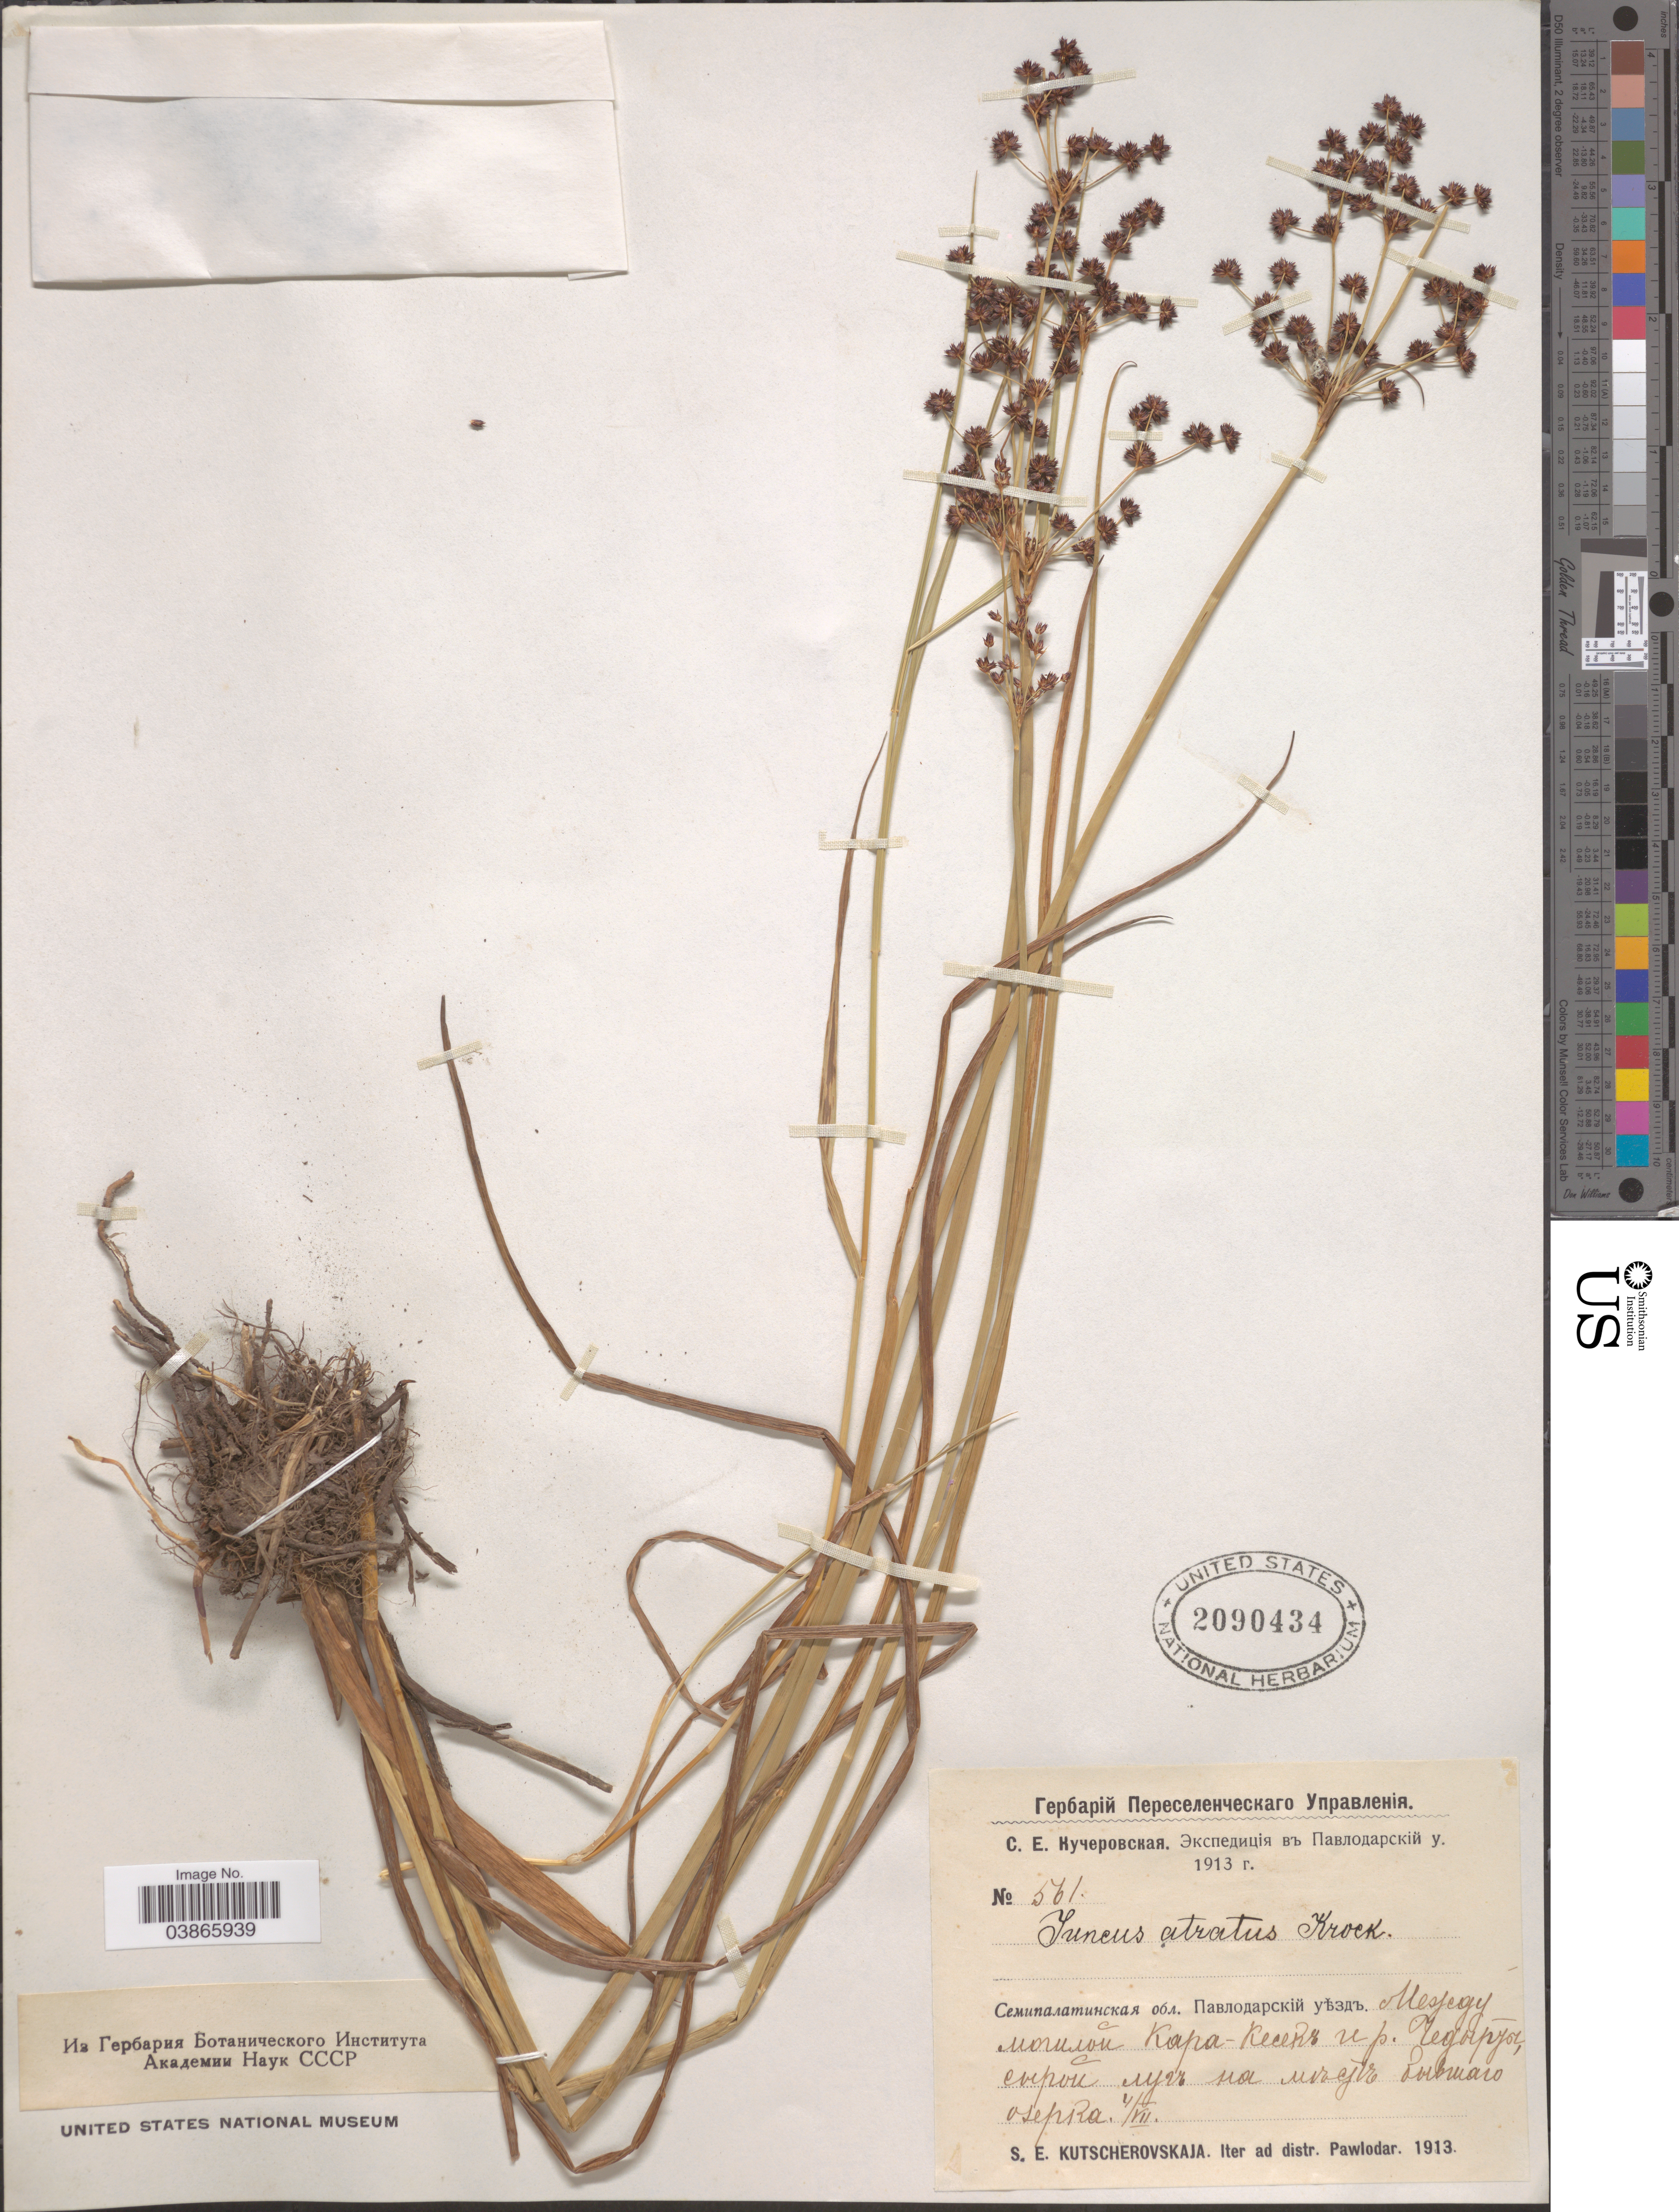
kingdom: Plantae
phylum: Tracheophyta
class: Liliopsida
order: Poales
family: Juncaceae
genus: Juncus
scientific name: Juncus atratus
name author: Krock.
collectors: S. Kutscherovskaja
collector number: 561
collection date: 1913-07-04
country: Kazakhstan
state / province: Paylodar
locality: X. Iter ad distr. Pawlodar.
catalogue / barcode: US 2090434